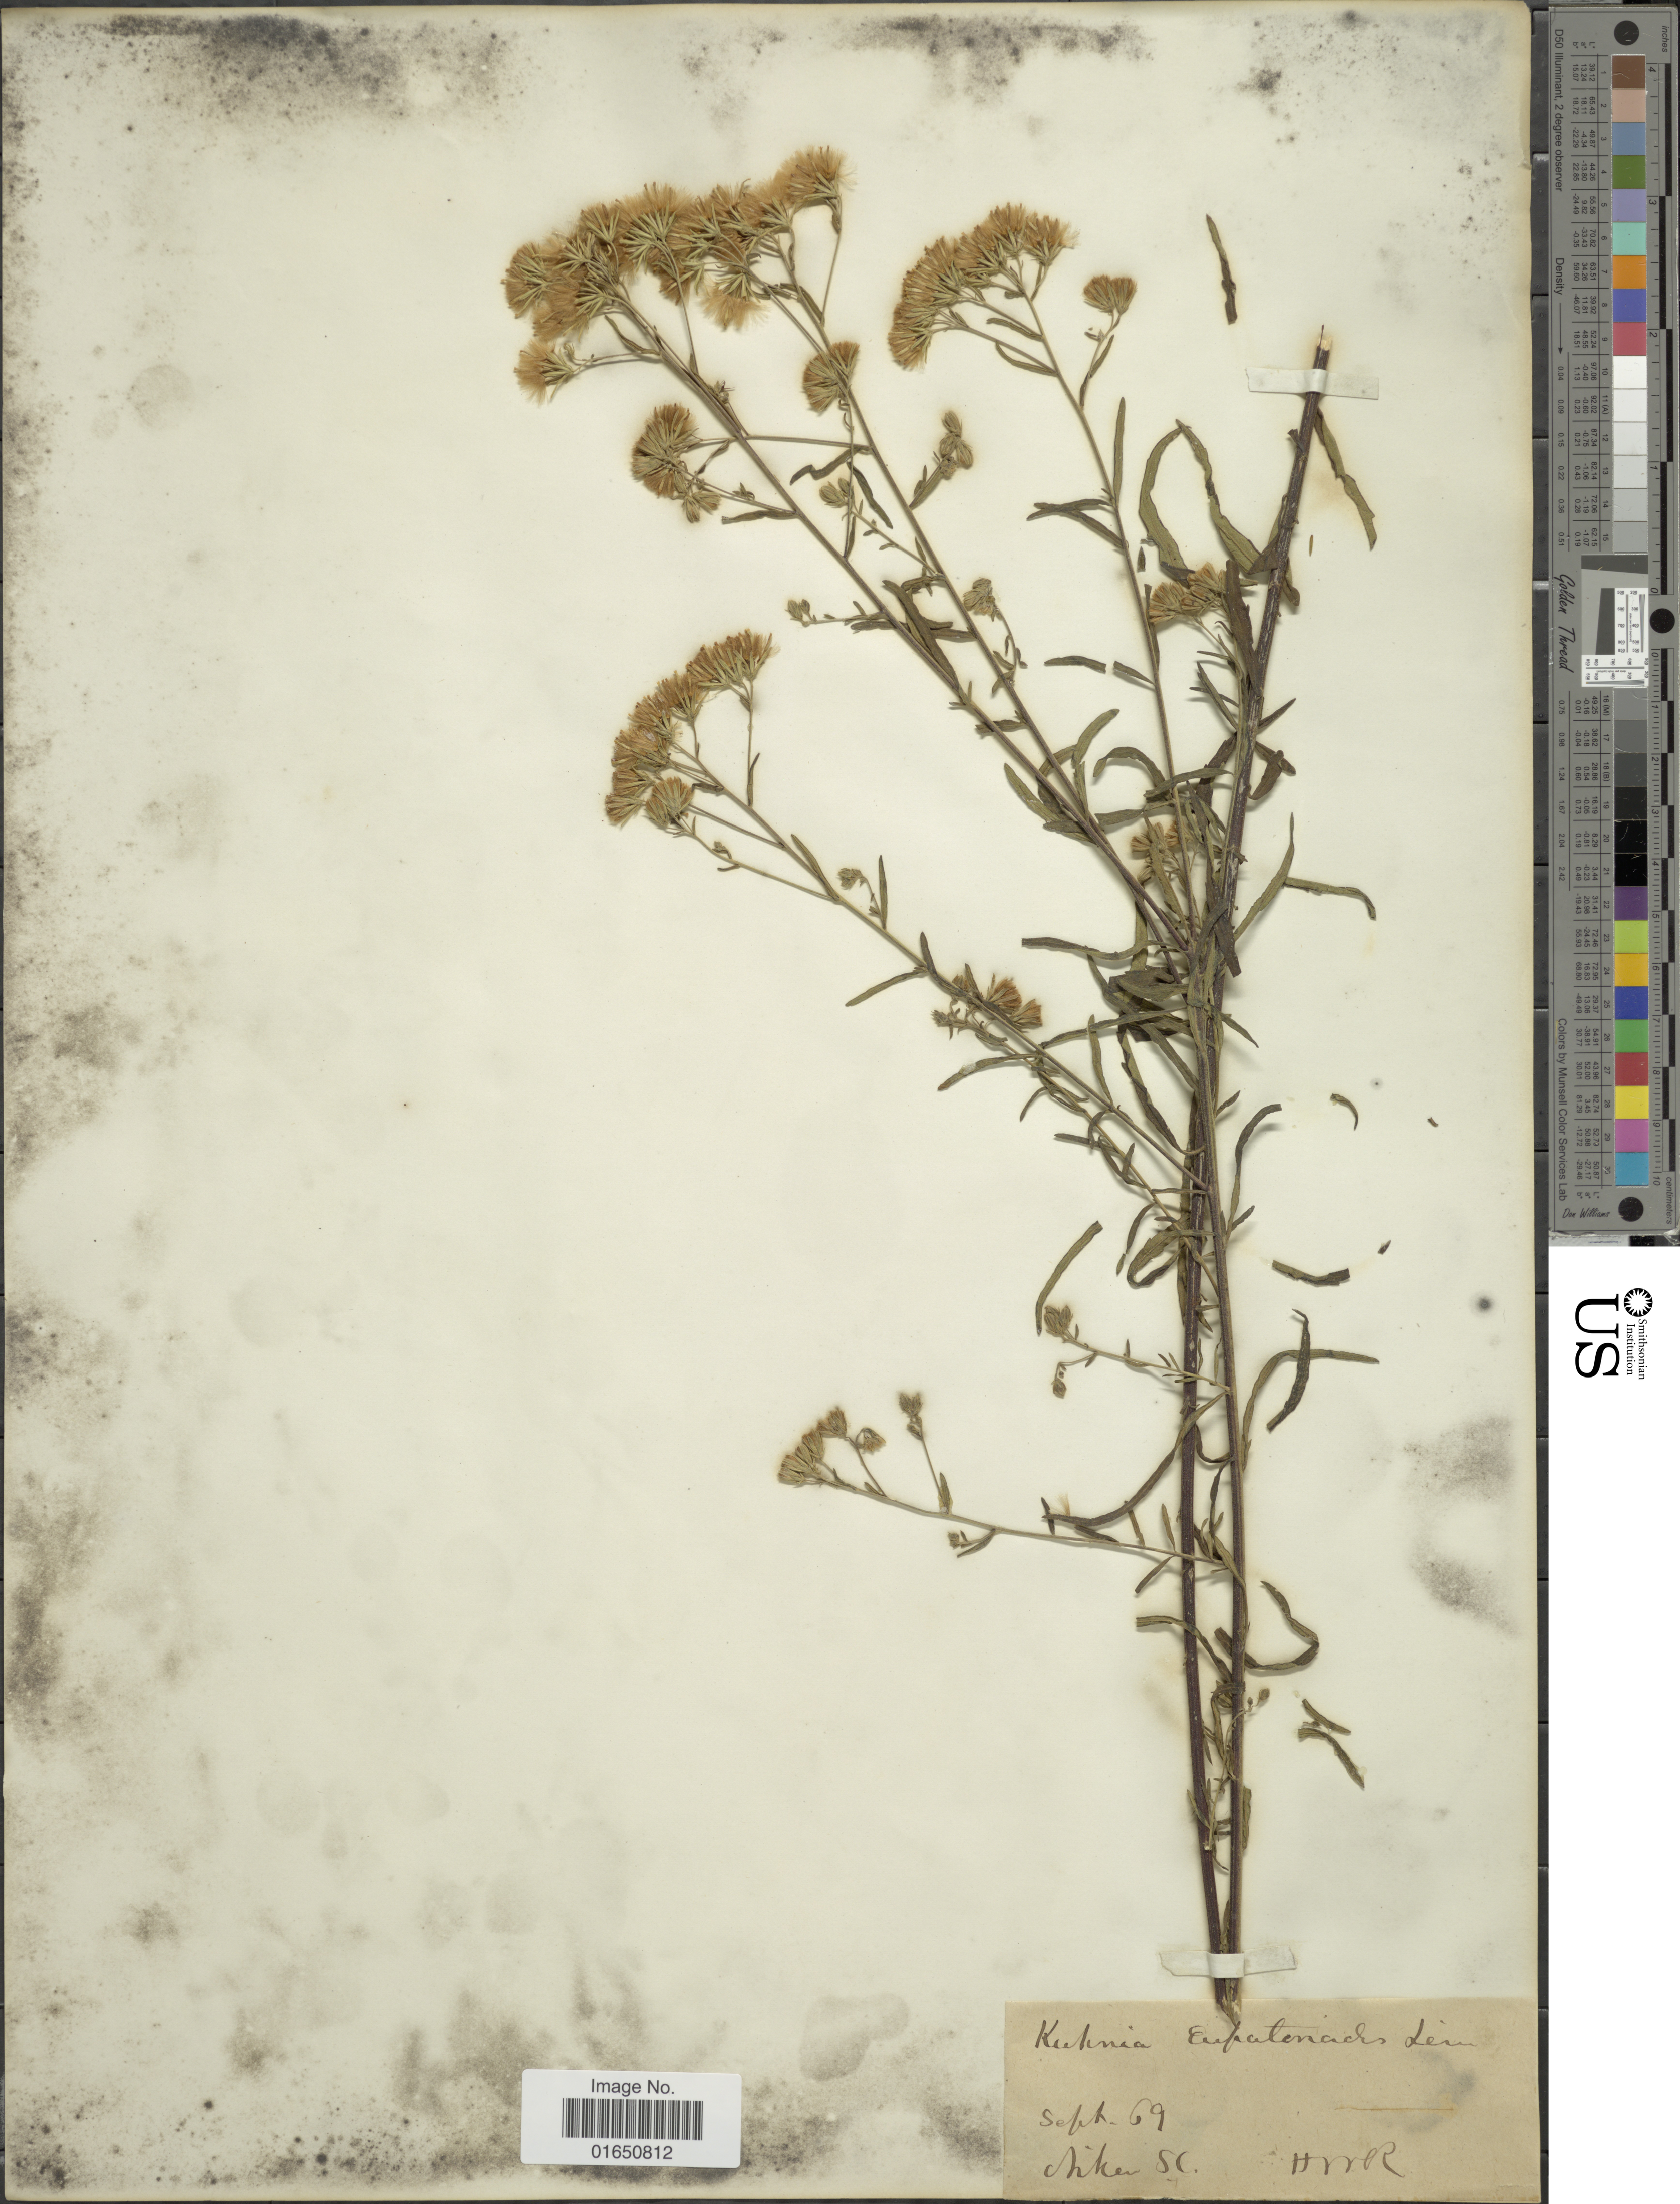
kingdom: Plantae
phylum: Tracheophyta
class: Magnoliopsida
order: Asterales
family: Asteraceae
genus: Brickellia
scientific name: Brickellia eupatorioides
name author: (L.) Shinners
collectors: HMR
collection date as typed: Transcribed d/m/y: /9/69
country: United States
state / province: South Carolina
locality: Aiken